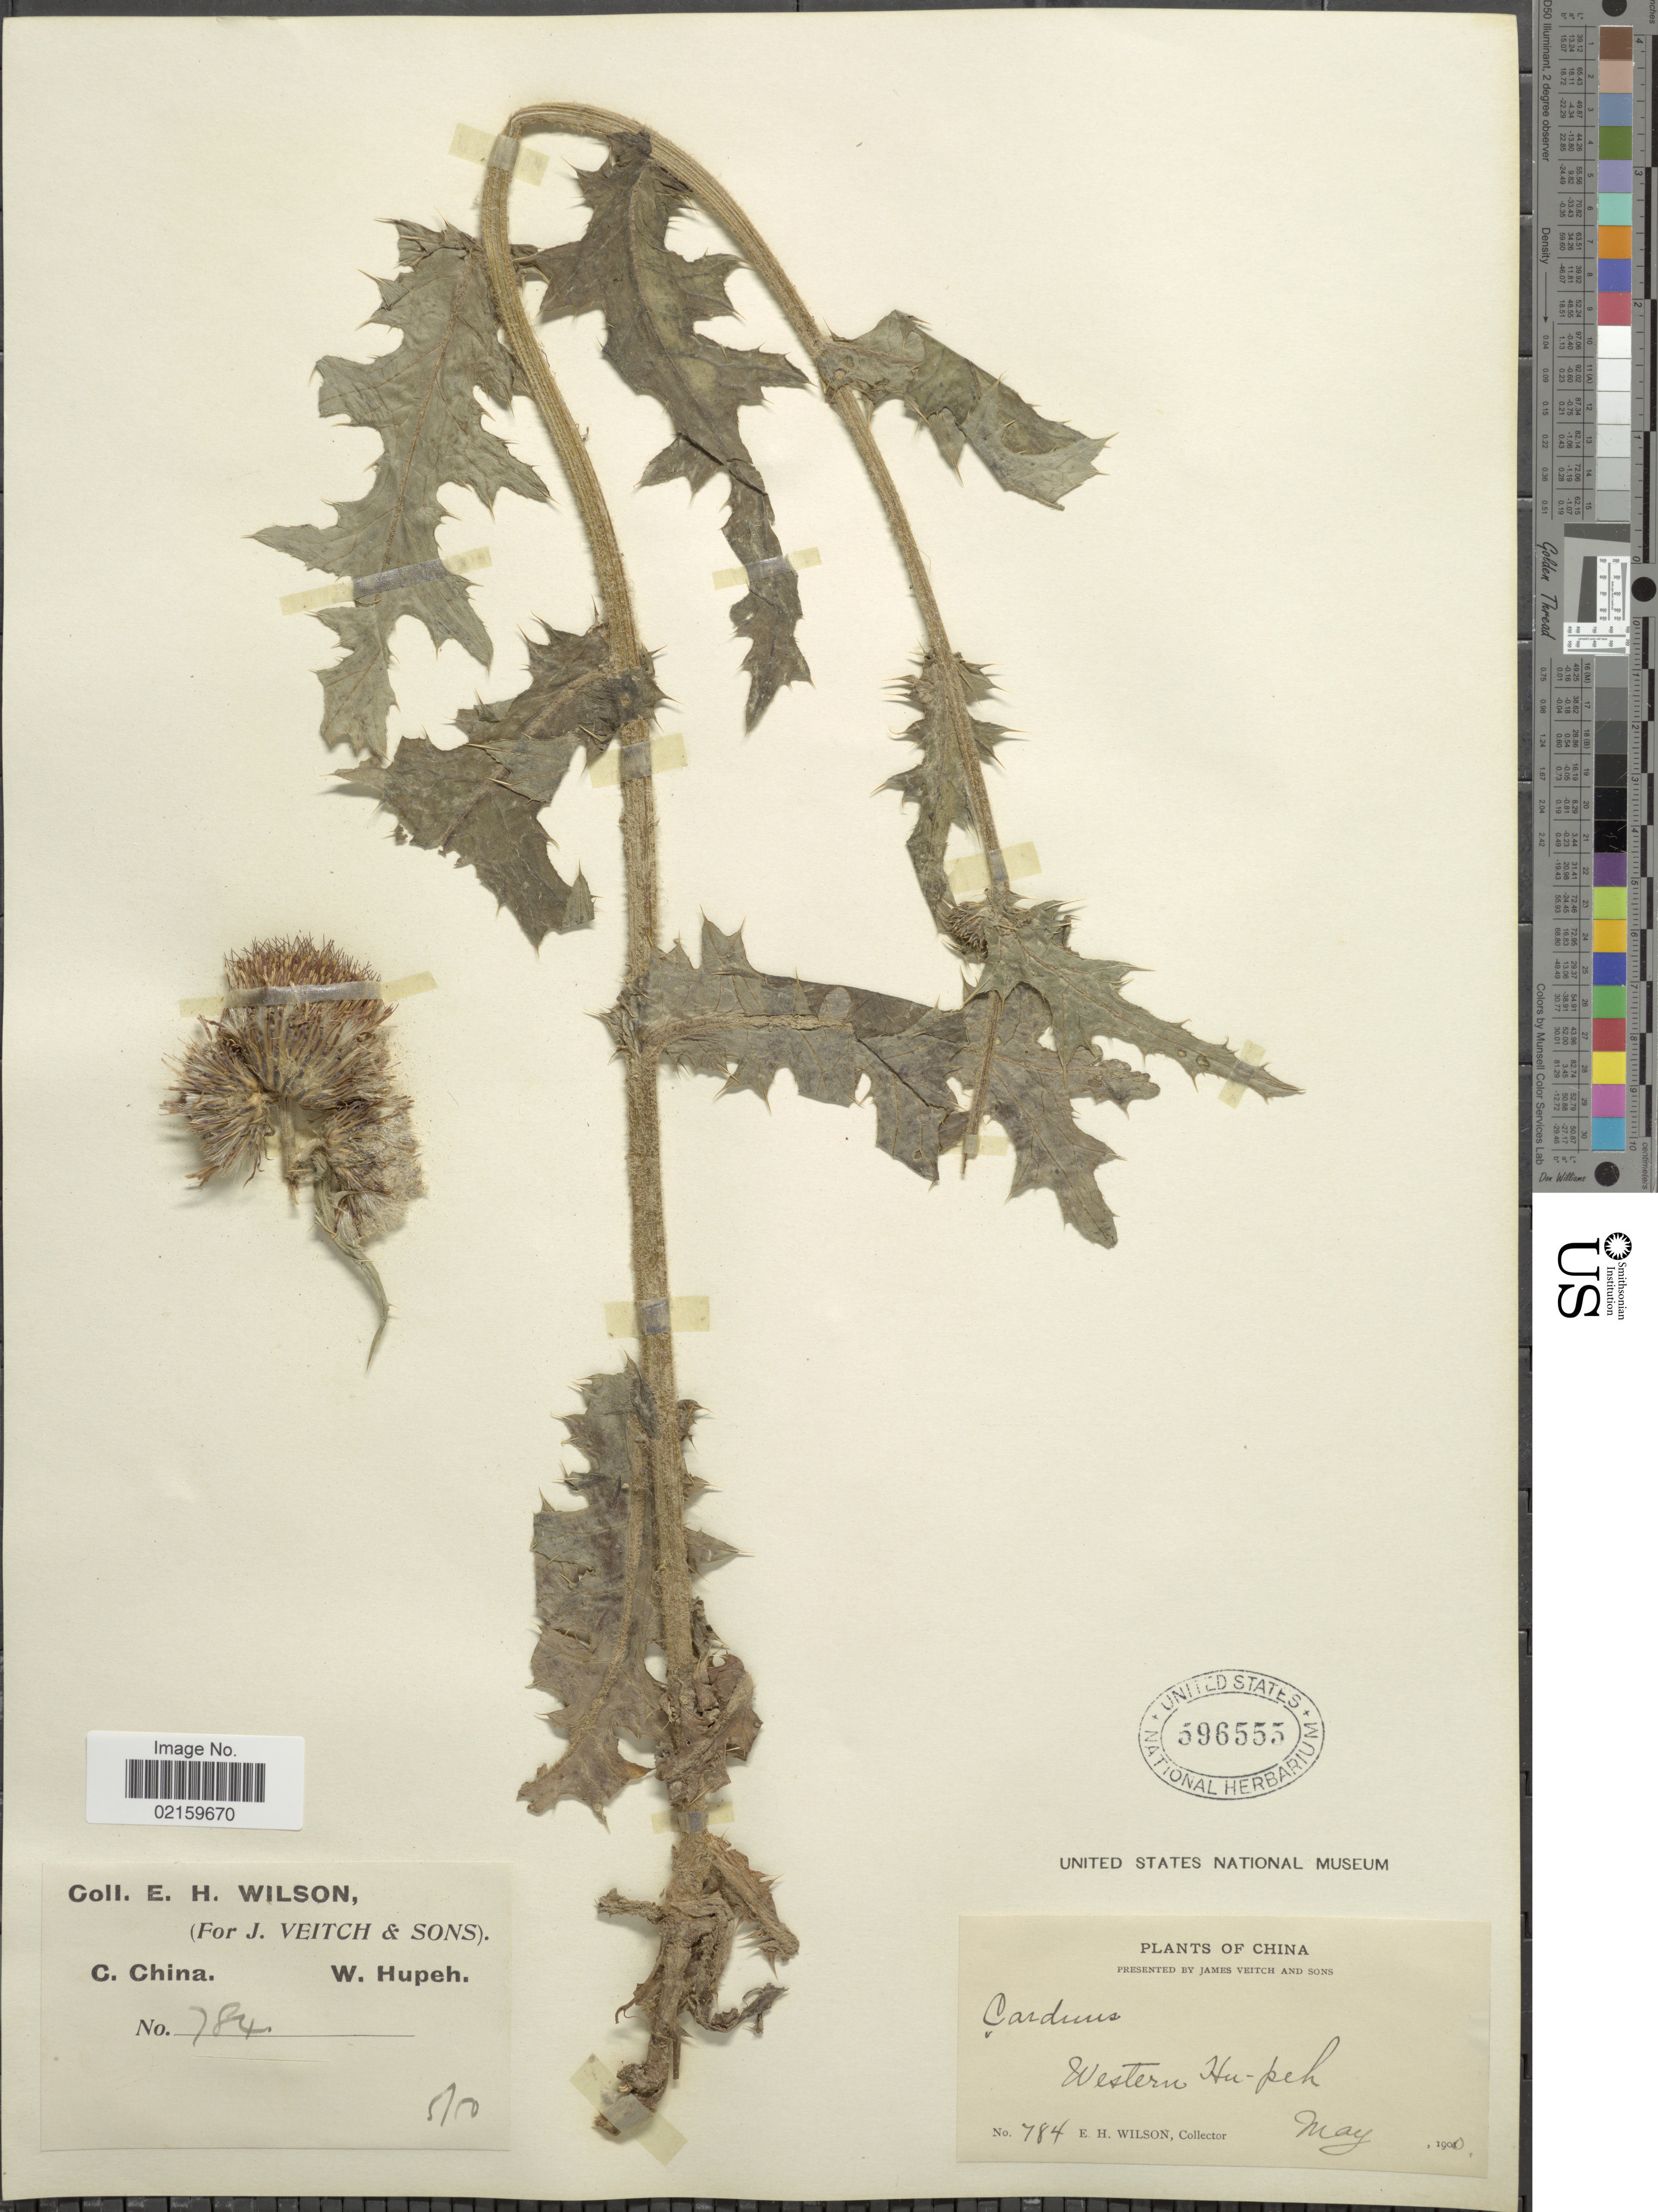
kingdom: Plantae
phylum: Tracheophyta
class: Magnoliopsida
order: Asterales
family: Asteraceae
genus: Cirsium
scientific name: Cirsium sp.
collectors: E. Wilson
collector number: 784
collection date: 1900-05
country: China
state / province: Hubei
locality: Western Hupeh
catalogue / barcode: US 596555